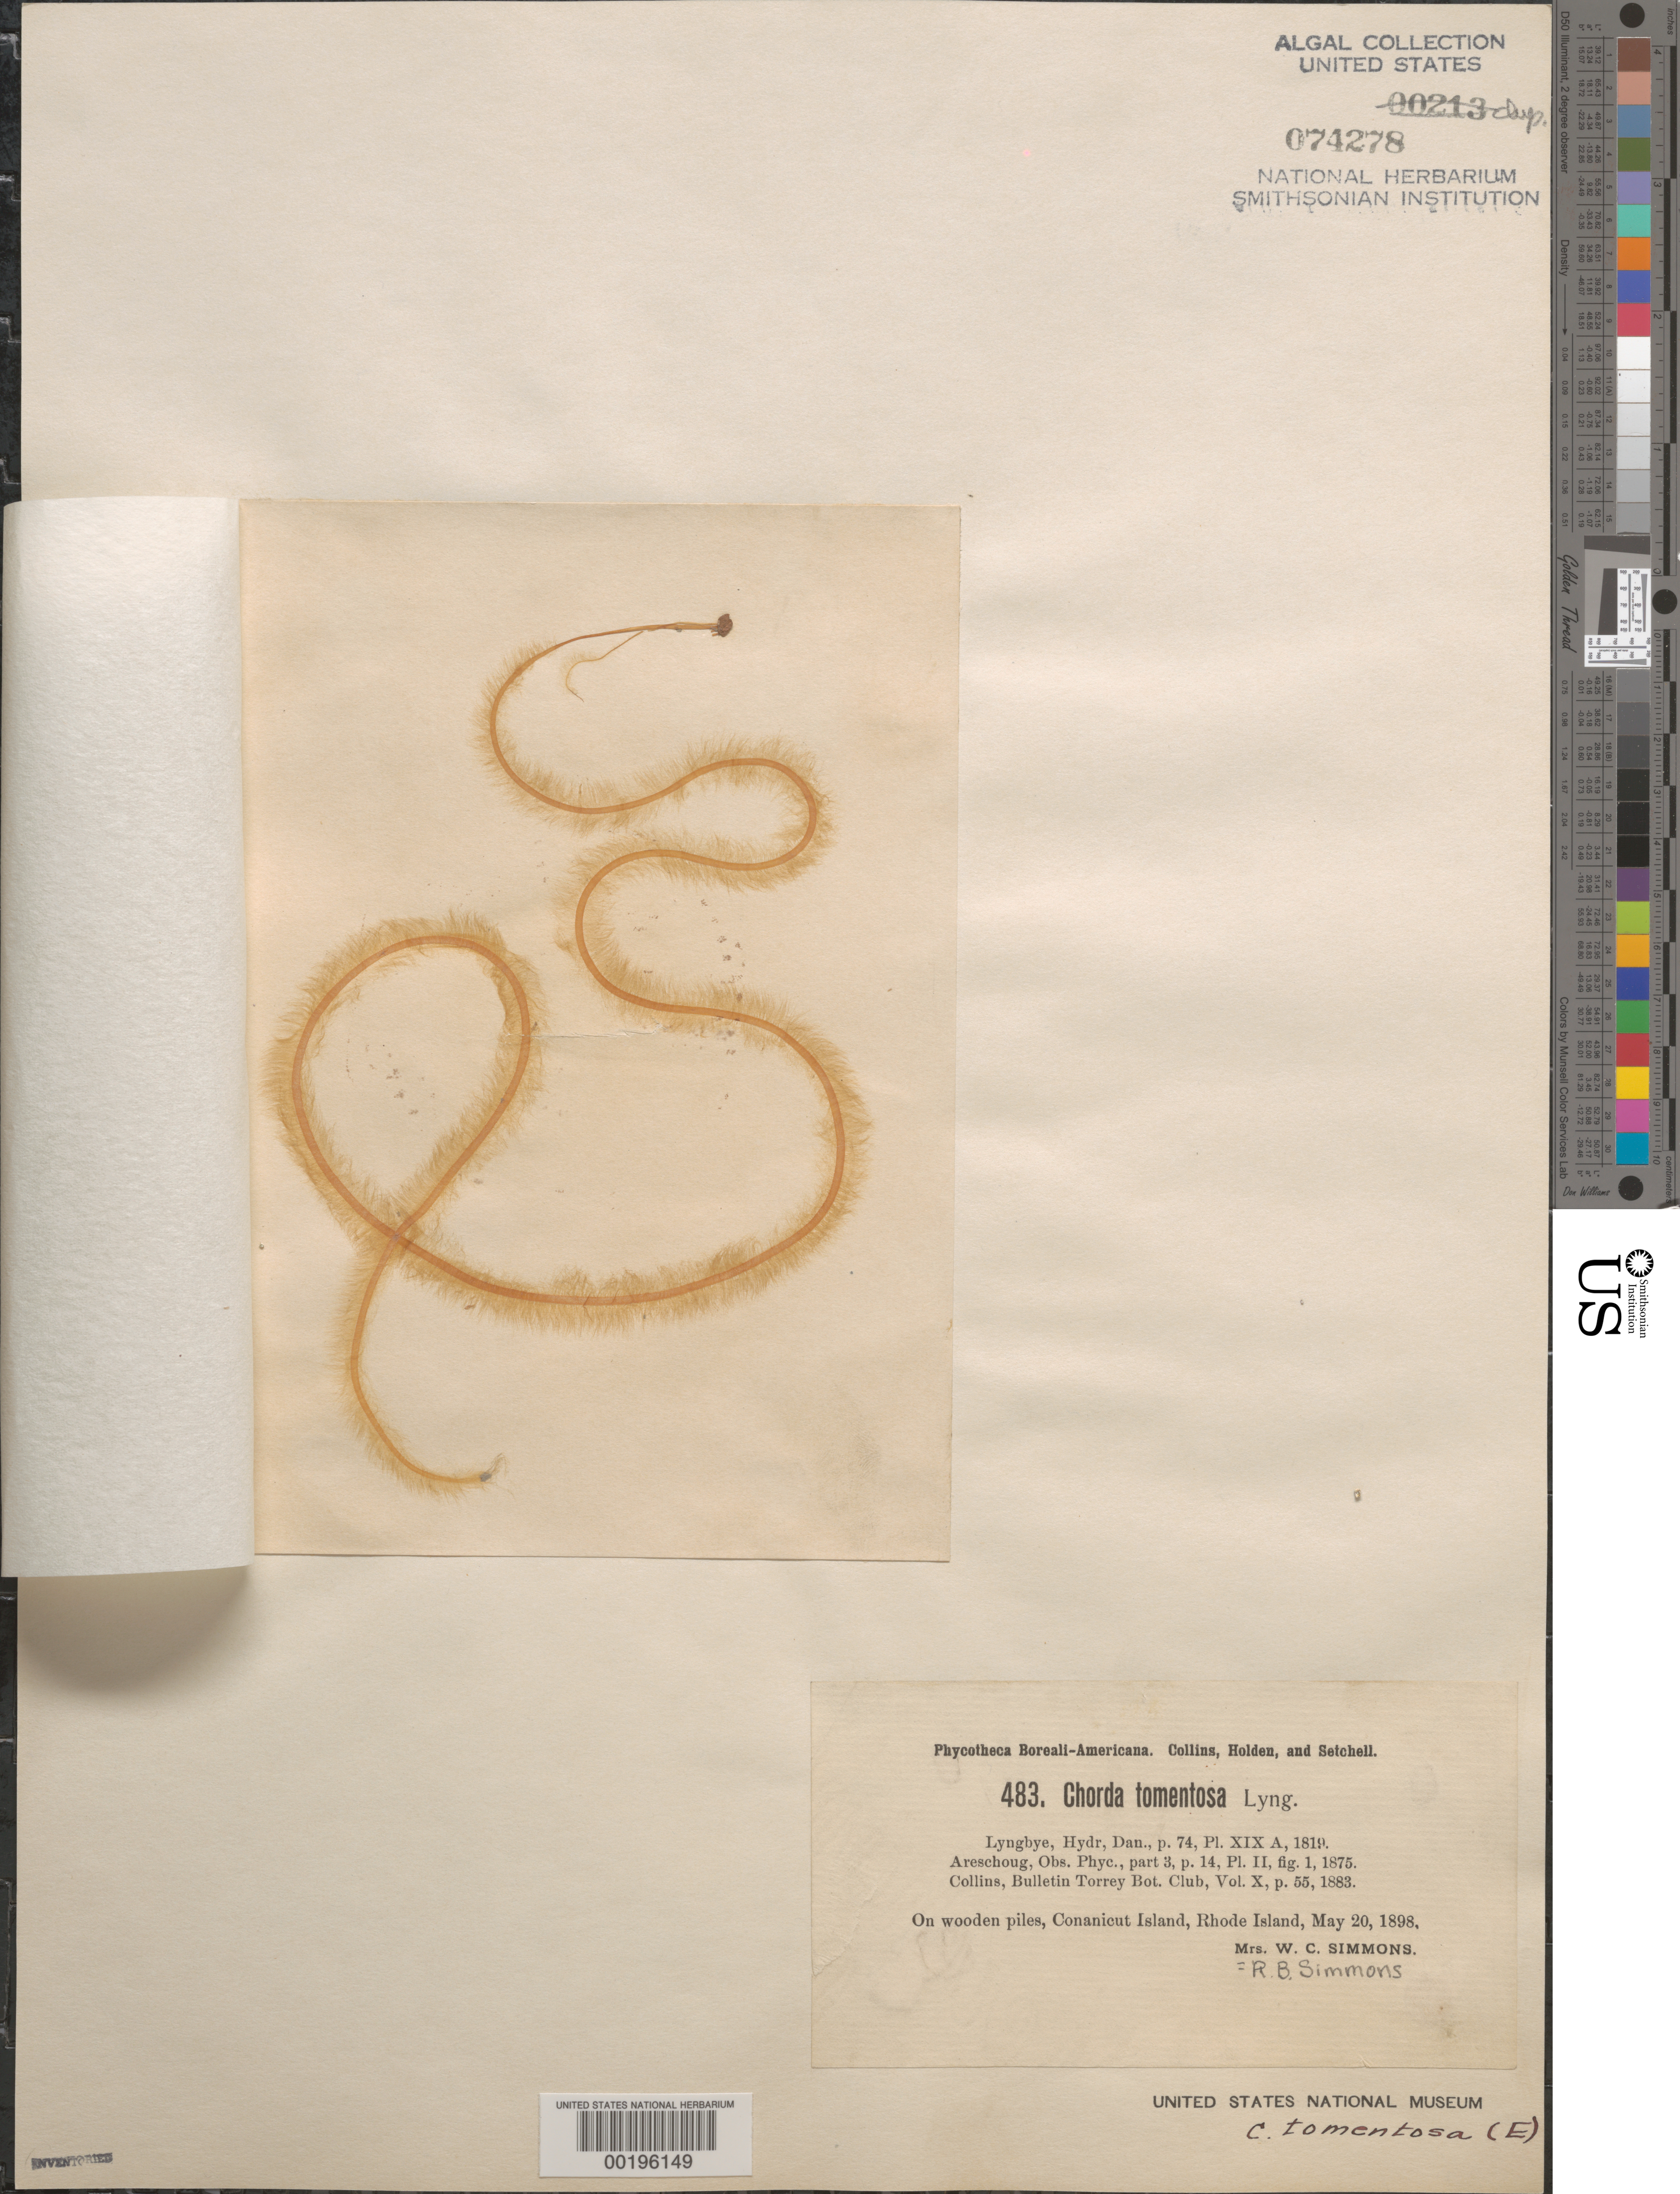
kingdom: Chromista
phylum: Ochrophyta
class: Phaeophyceae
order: Tilopteridales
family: Halosiphonaceae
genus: Halosiphon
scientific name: Halosiphon tomentosus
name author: (Lyngb.) Jaasund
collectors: R. B. Simmons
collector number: PB-A 483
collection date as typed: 20 May 1898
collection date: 1898-05-20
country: United States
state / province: Rhode Island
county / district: Newport County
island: Conanicut Island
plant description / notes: Collins, Holden & Setchell, Phycotheca Boreali-Americana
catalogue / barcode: US 74278